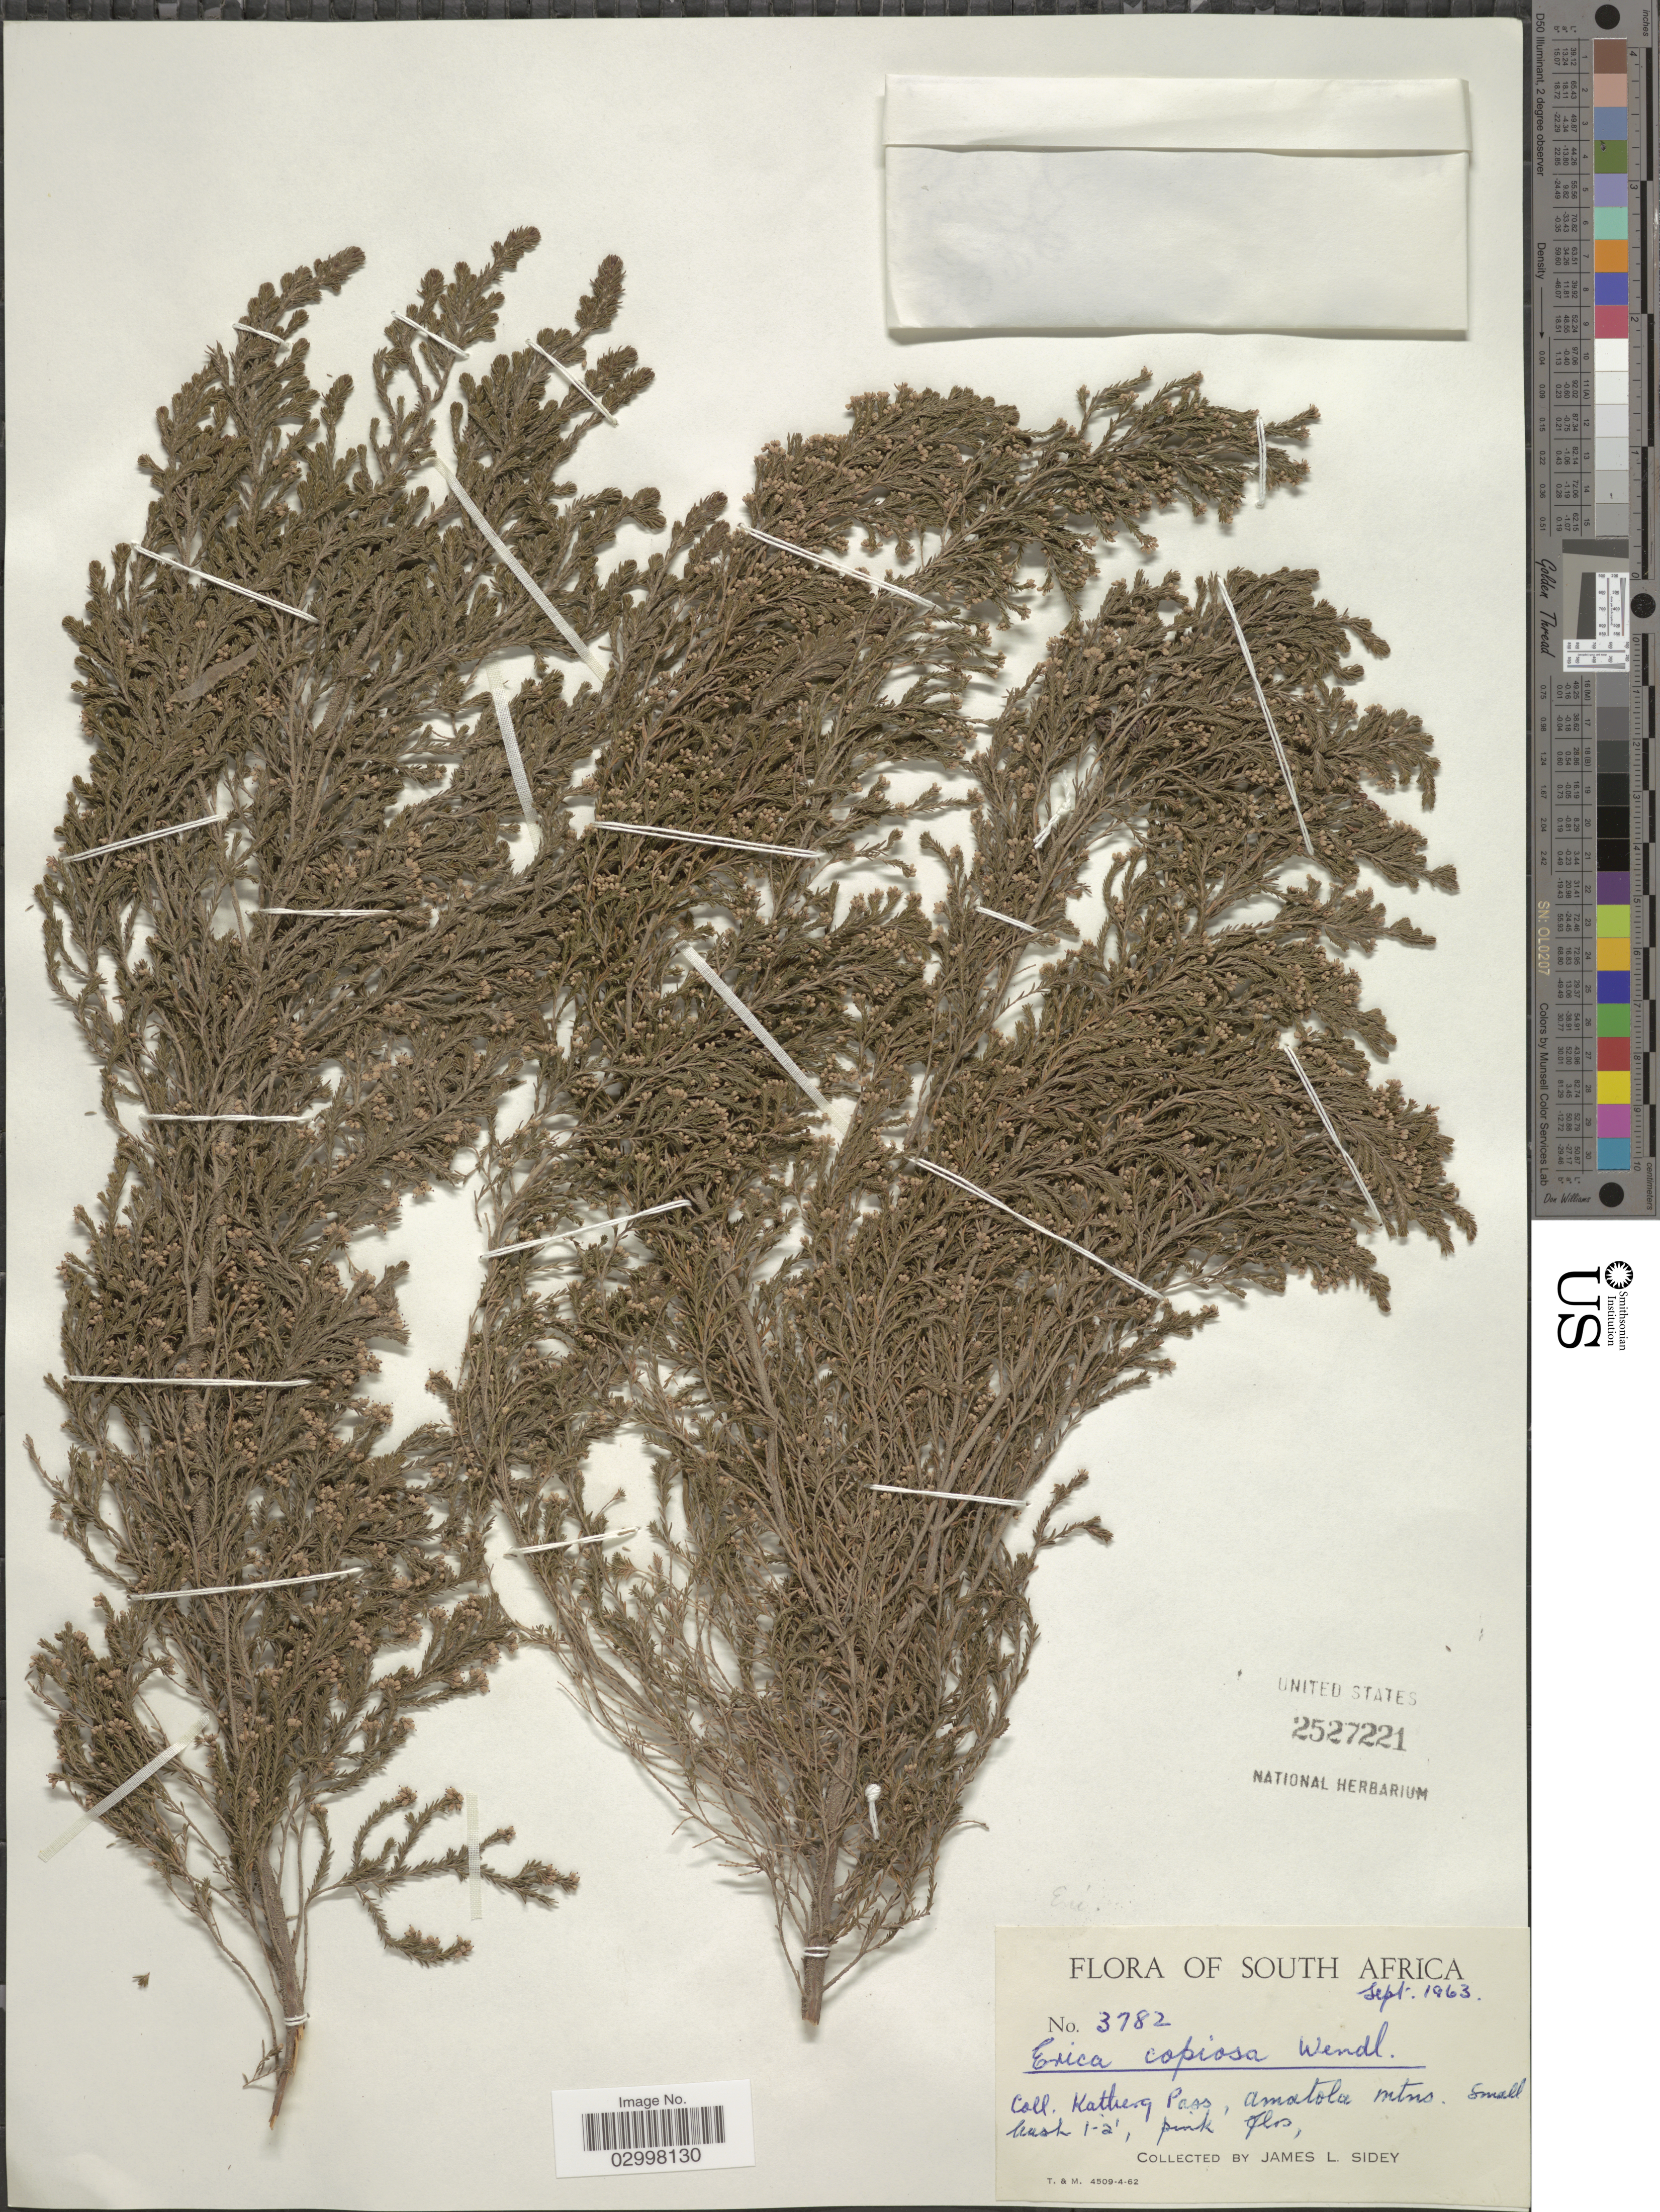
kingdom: Plantae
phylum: Tracheophyta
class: Magnoliopsida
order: Ericales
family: Ericaceae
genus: Erica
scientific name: Erica copiosa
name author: J.C. Wendl.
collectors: J. L. Sidey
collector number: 3782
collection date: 1963-09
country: South Africa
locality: Katberg Pass, Amatola Mtns.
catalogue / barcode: US 2527221